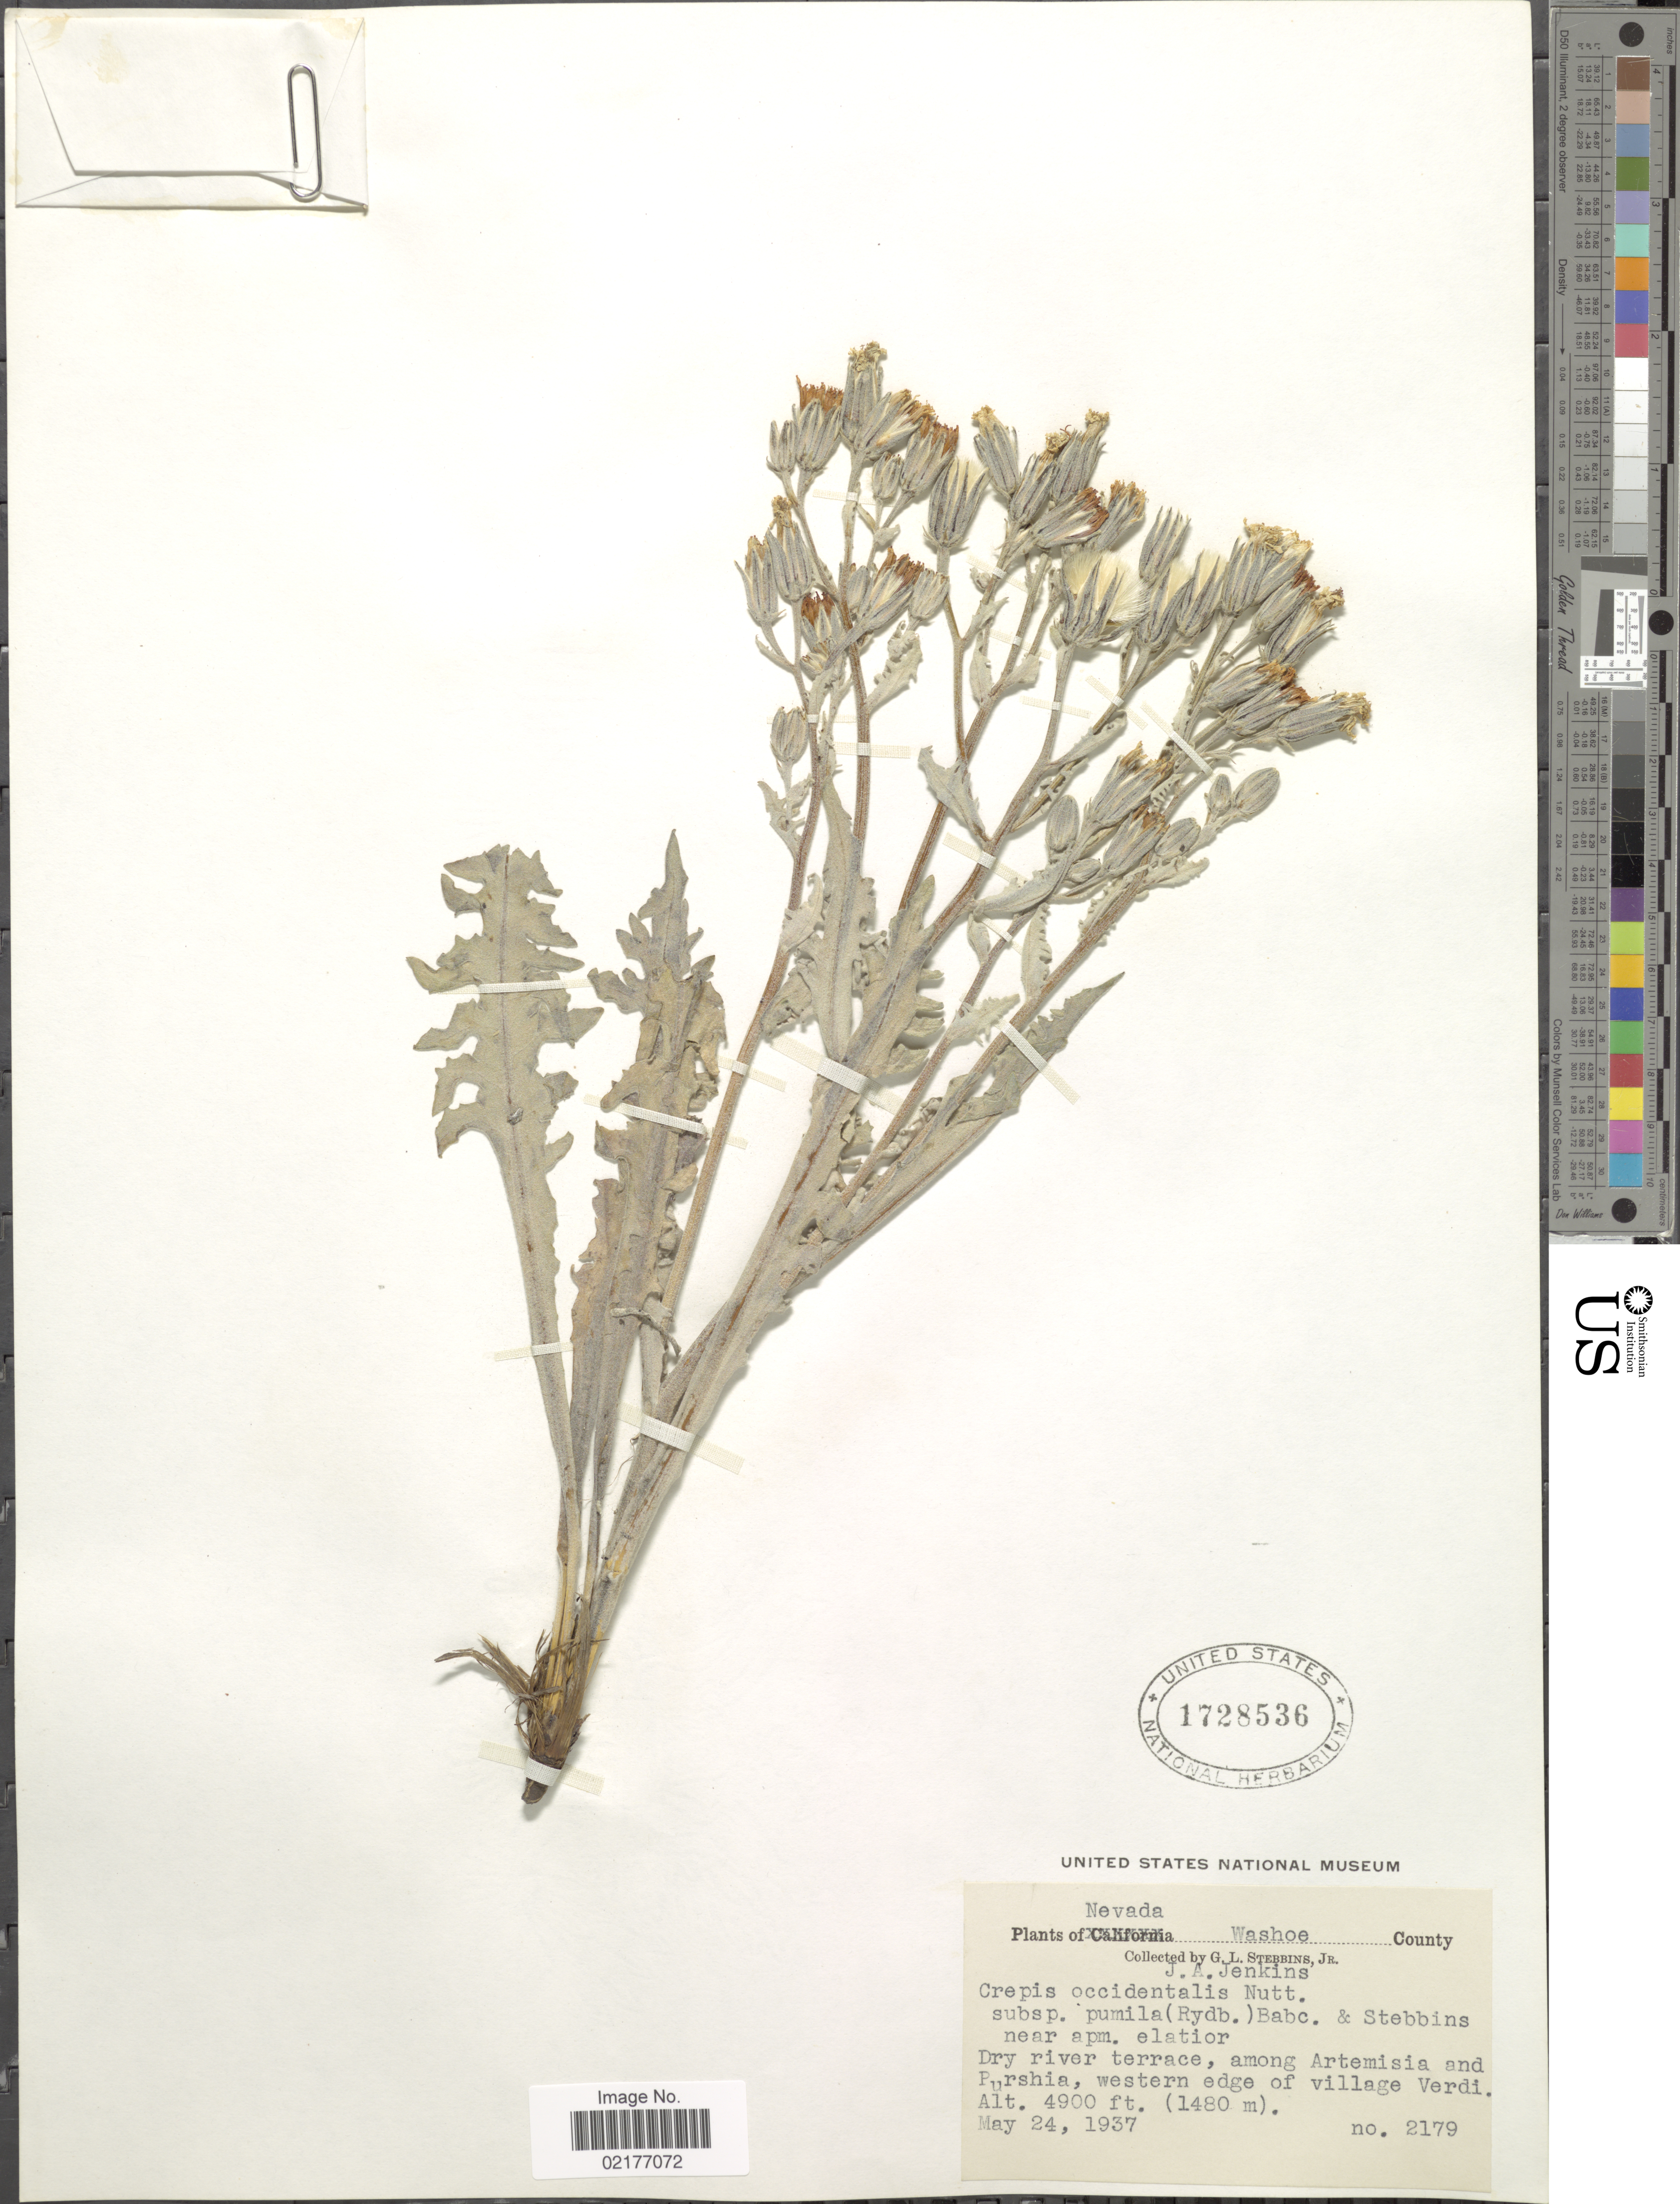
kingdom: Plantae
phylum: Tracheophyta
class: Magnoliopsida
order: Asterales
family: Asteraceae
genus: Crepis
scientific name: Crepis occidentalis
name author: Nutt.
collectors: G. L. Stebbins & J. Jenkins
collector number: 2179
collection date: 1937-05-24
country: United States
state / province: Nevada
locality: Washoe County, Dry river terrace, western edge of village Verdi.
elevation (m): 1494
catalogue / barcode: US 1728536